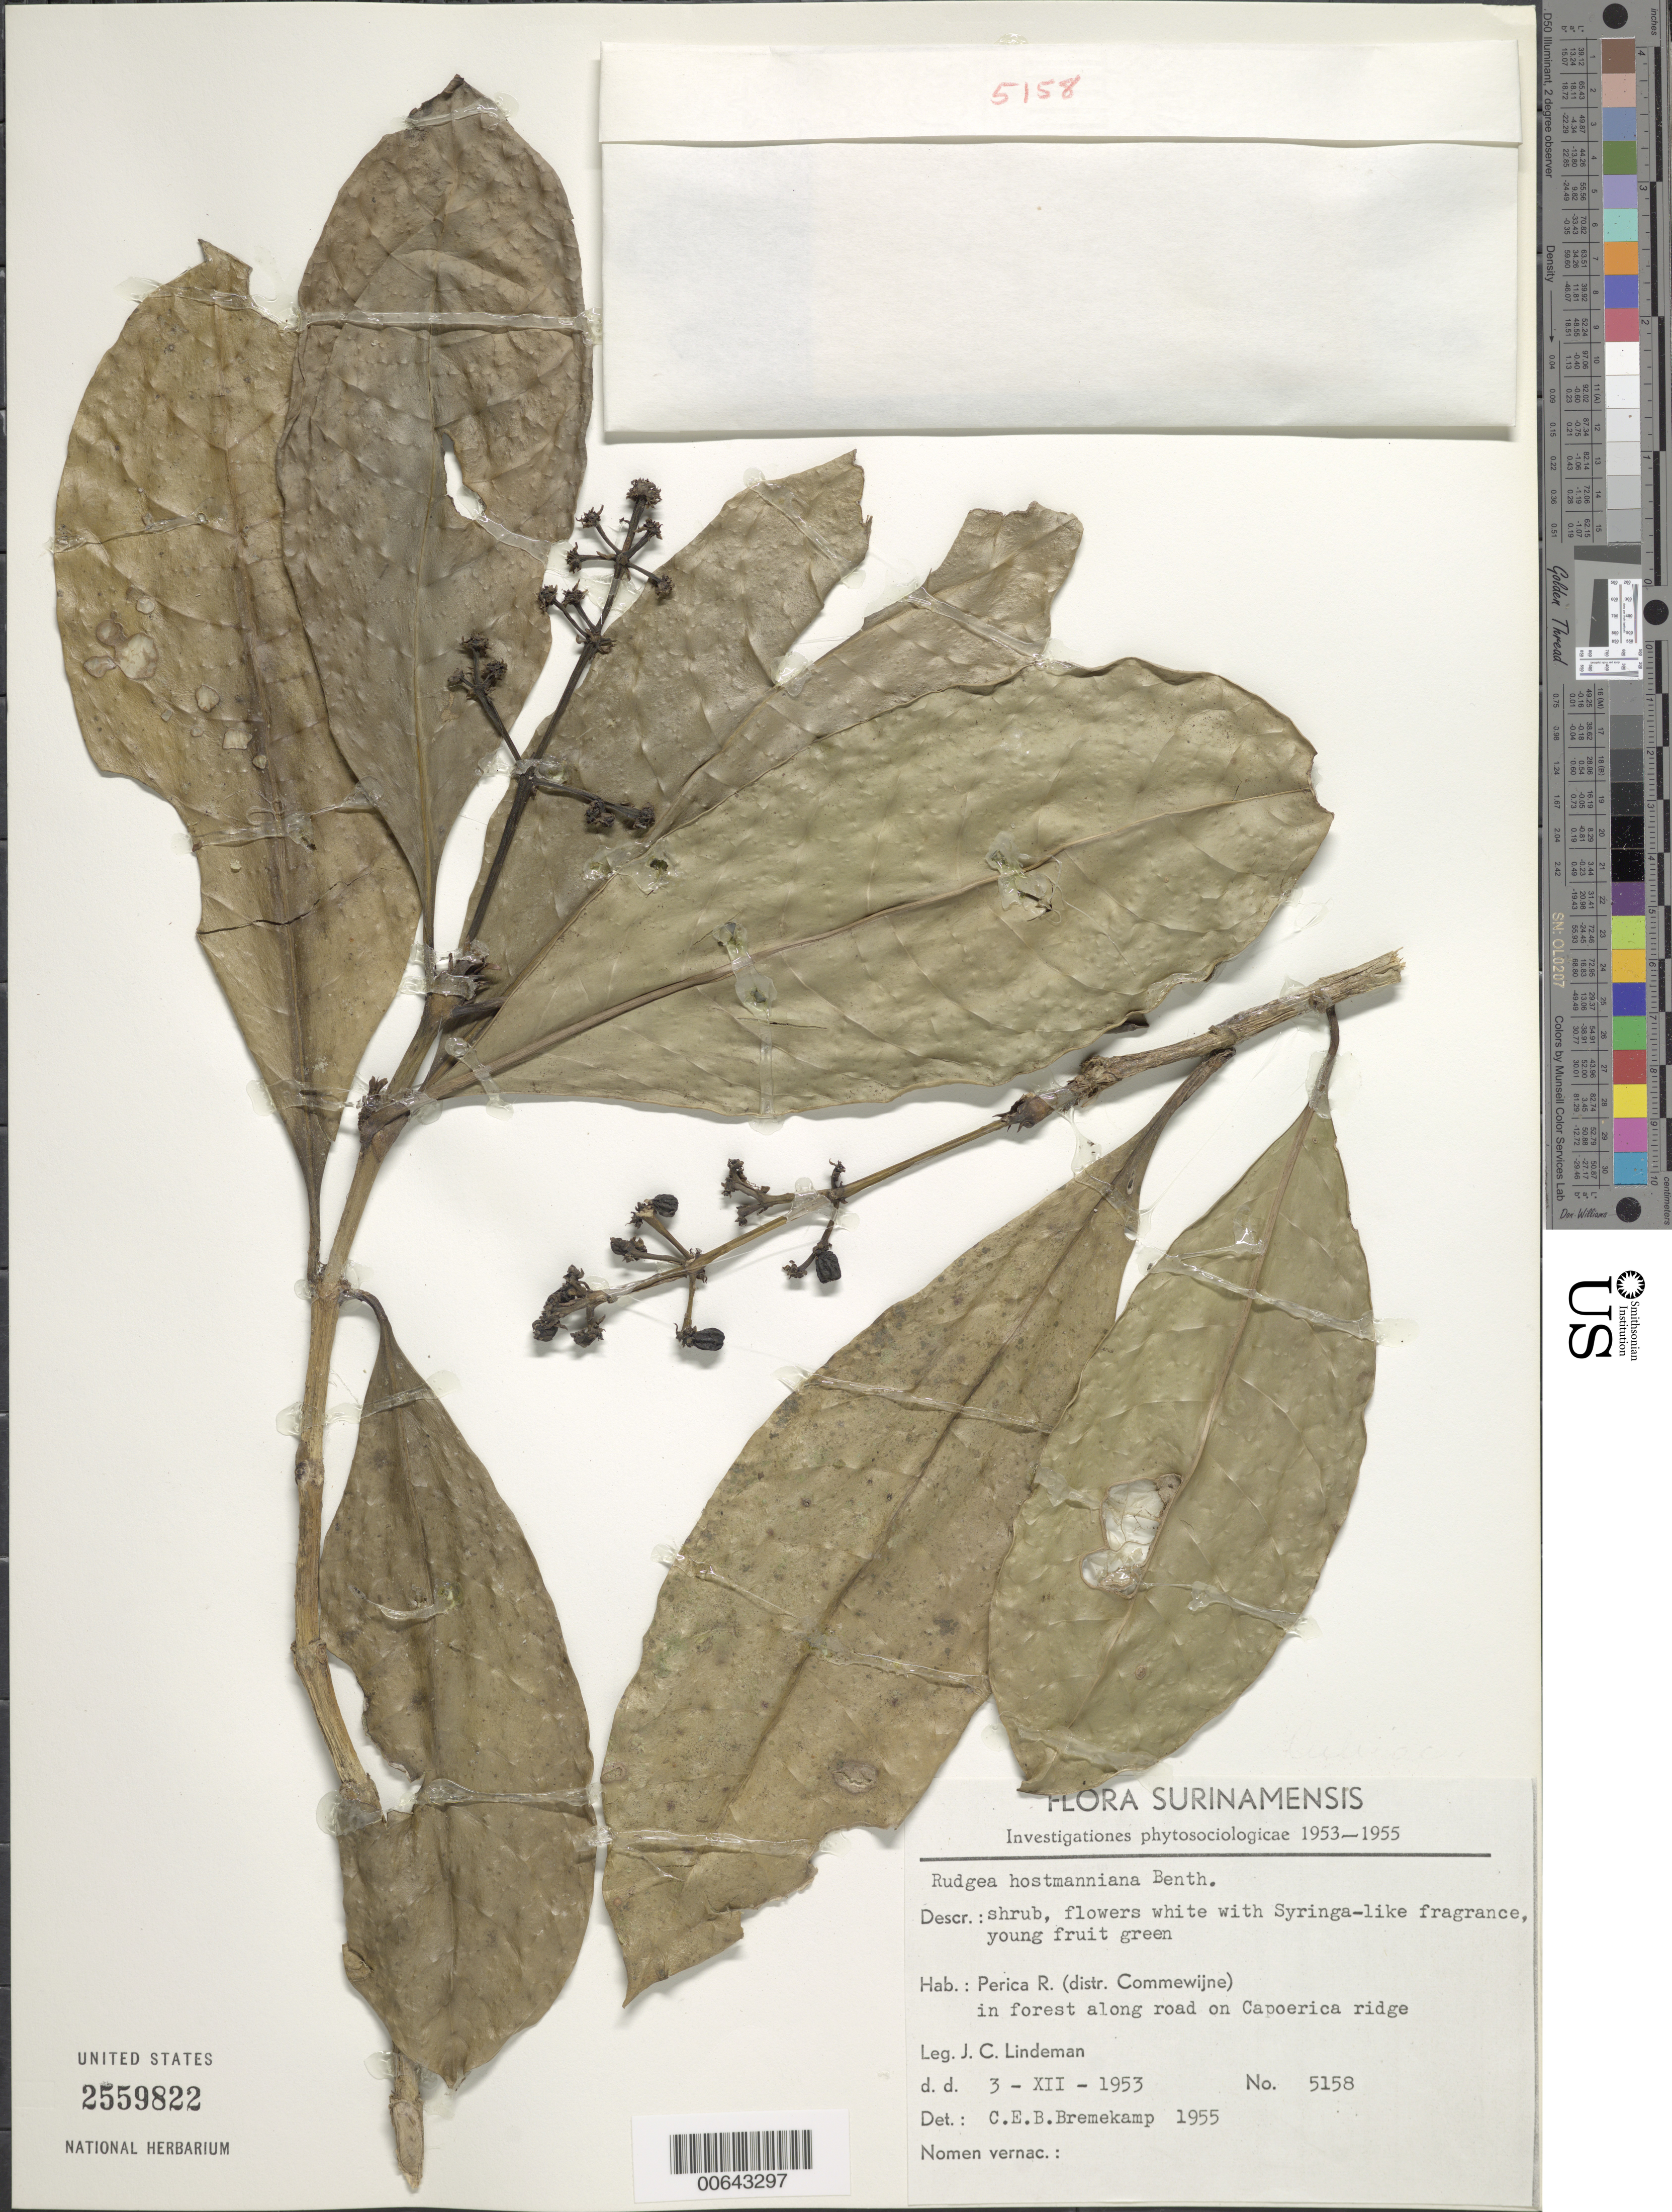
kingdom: Plantae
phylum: Tracheophyta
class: Magnoliopsida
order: Gentianales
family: Rubiaceae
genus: Rudgea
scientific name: Rudgea hostmanniana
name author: Benth.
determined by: Bremekamp, C. E. B.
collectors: J. C. Lindeman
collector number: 5158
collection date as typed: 3-Dec-53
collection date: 1953-12-03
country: Suriname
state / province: Commewijne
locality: Perica R., Capoerica Ridge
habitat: Forest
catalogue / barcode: US 2559822